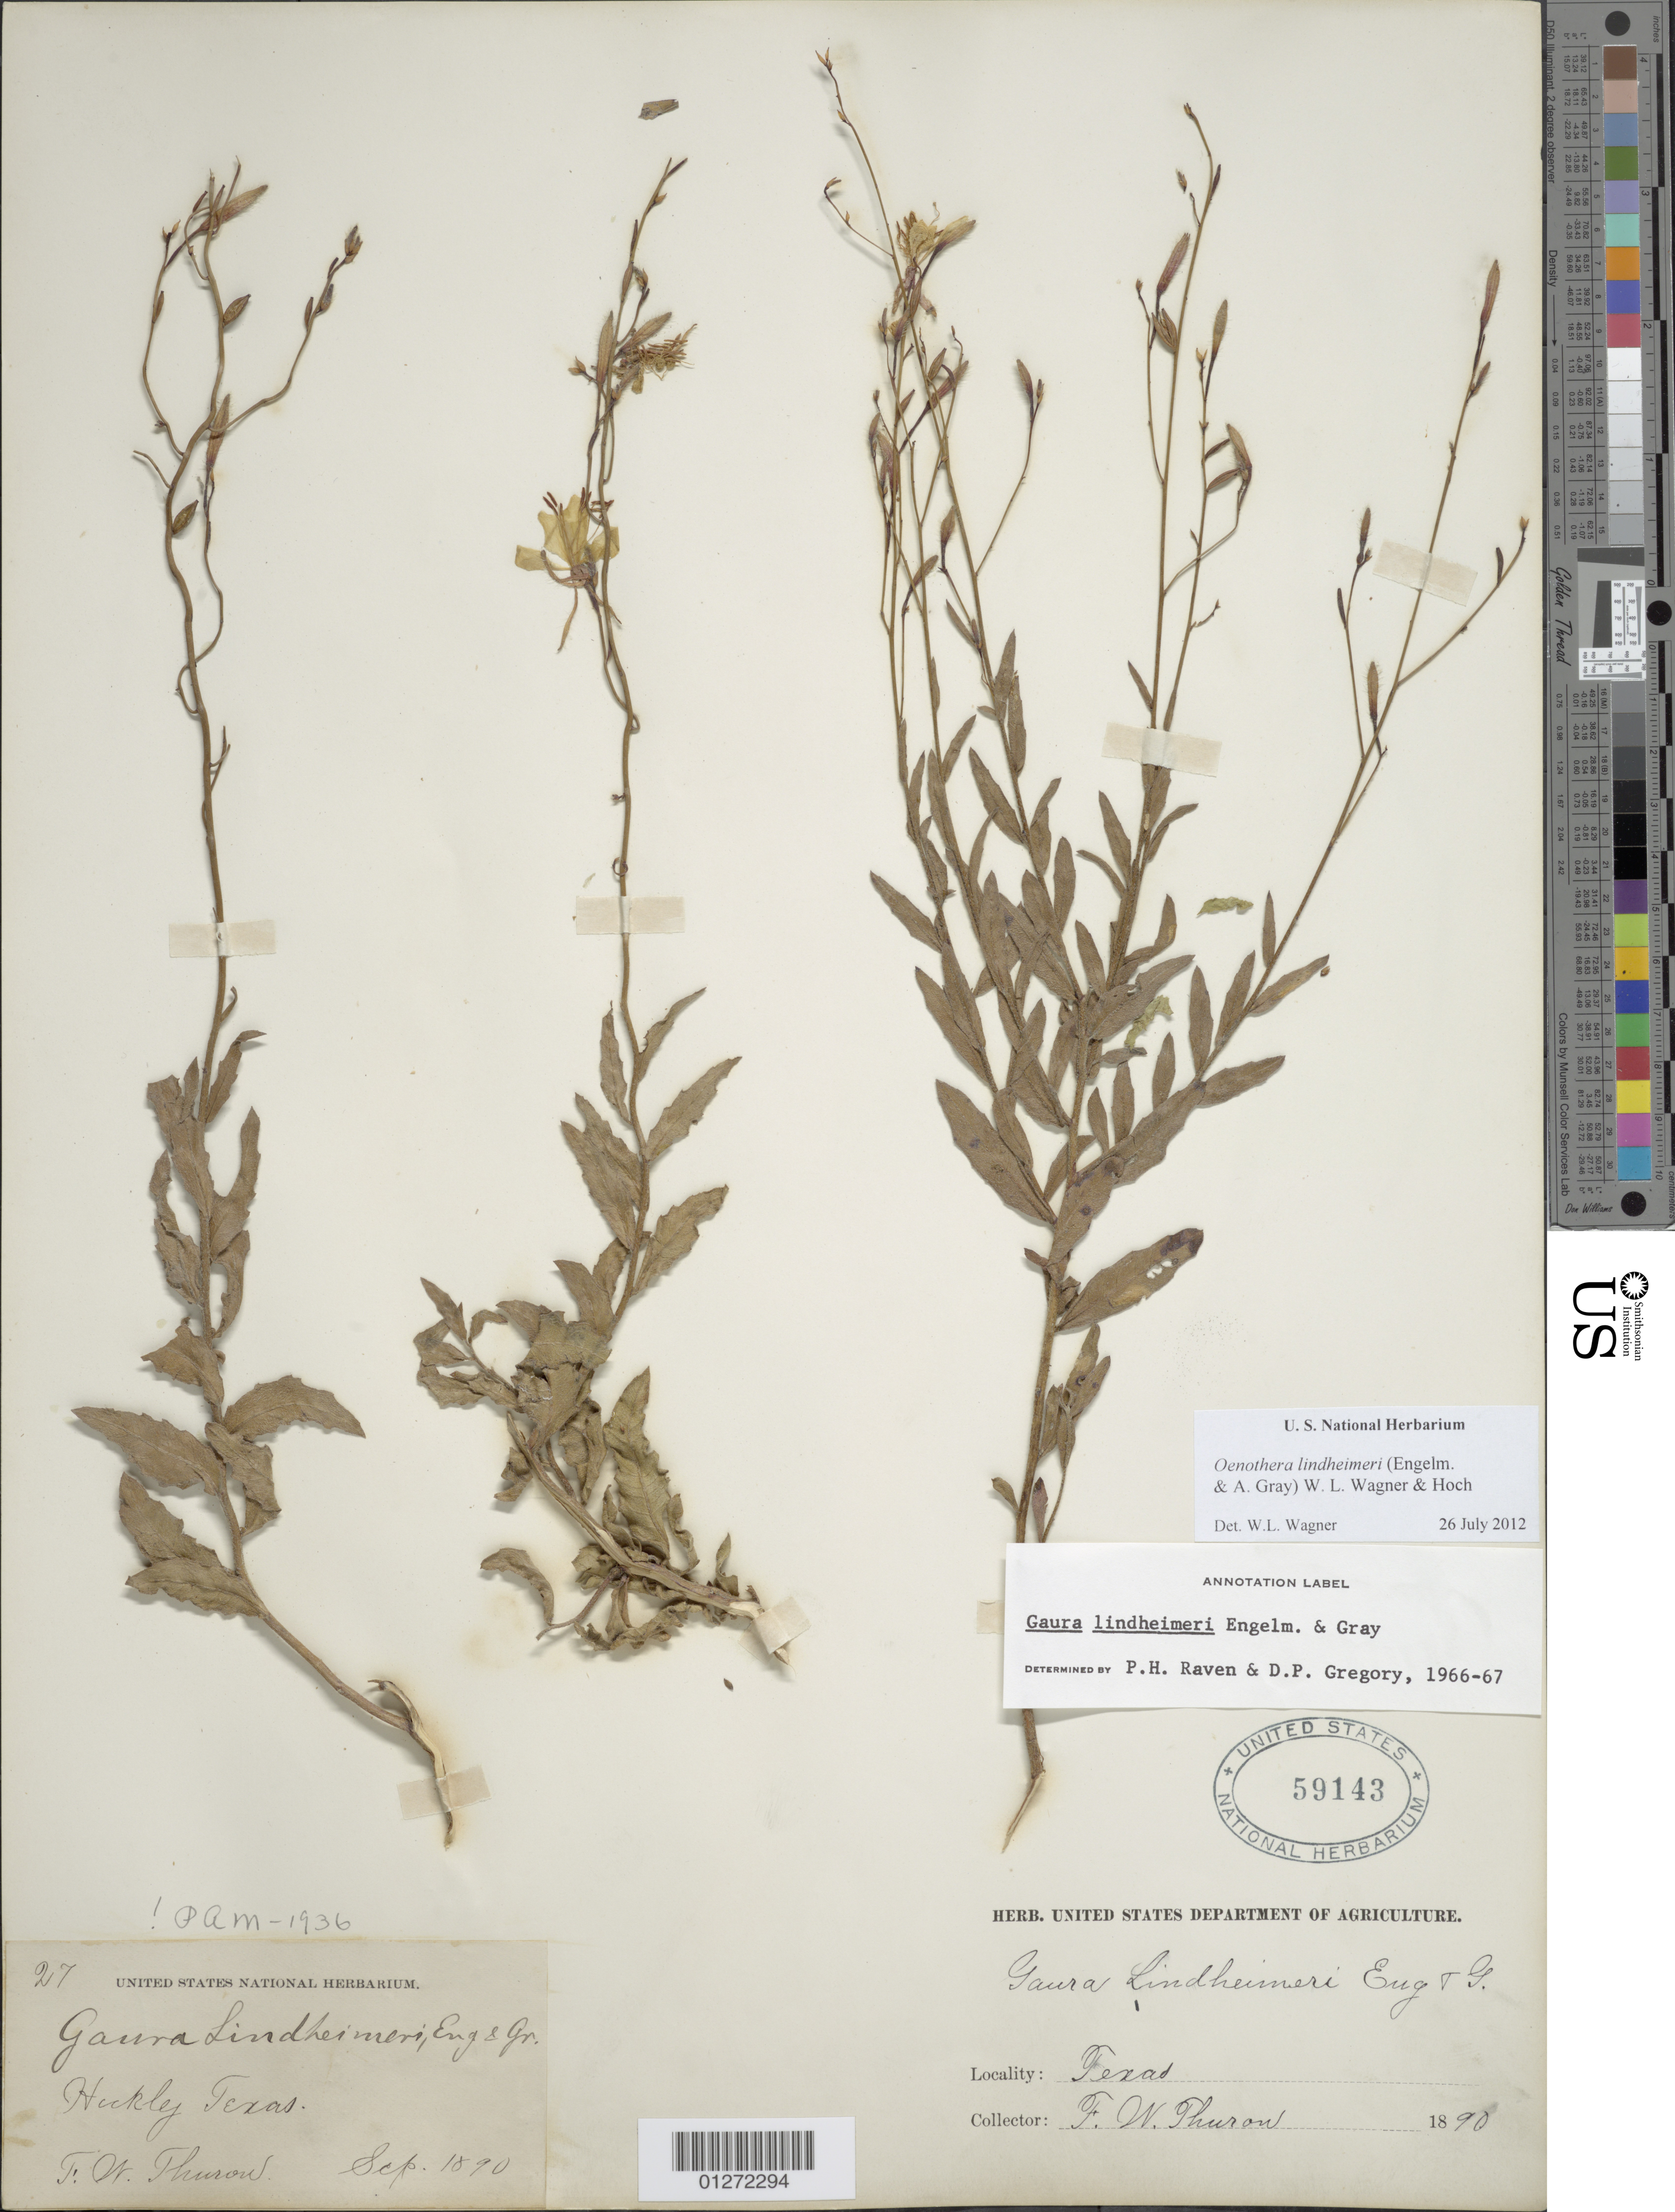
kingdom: Plantae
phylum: Tracheophyta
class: Magnoliopsida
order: Myrtales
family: Onagraceae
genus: Oenothera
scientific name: Oenothera lindheimeri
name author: (Engelm. & A. Gray) W.L. Wagner & Hoch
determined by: Wagner, W. L., (BOT), Smithsonian Institution - National Museum of Natural History (UNITED STATES)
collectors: F. W. Thurow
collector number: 27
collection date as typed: Sep 1890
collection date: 1890-09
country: United States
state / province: Texas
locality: Near Hockley.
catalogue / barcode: US 59143